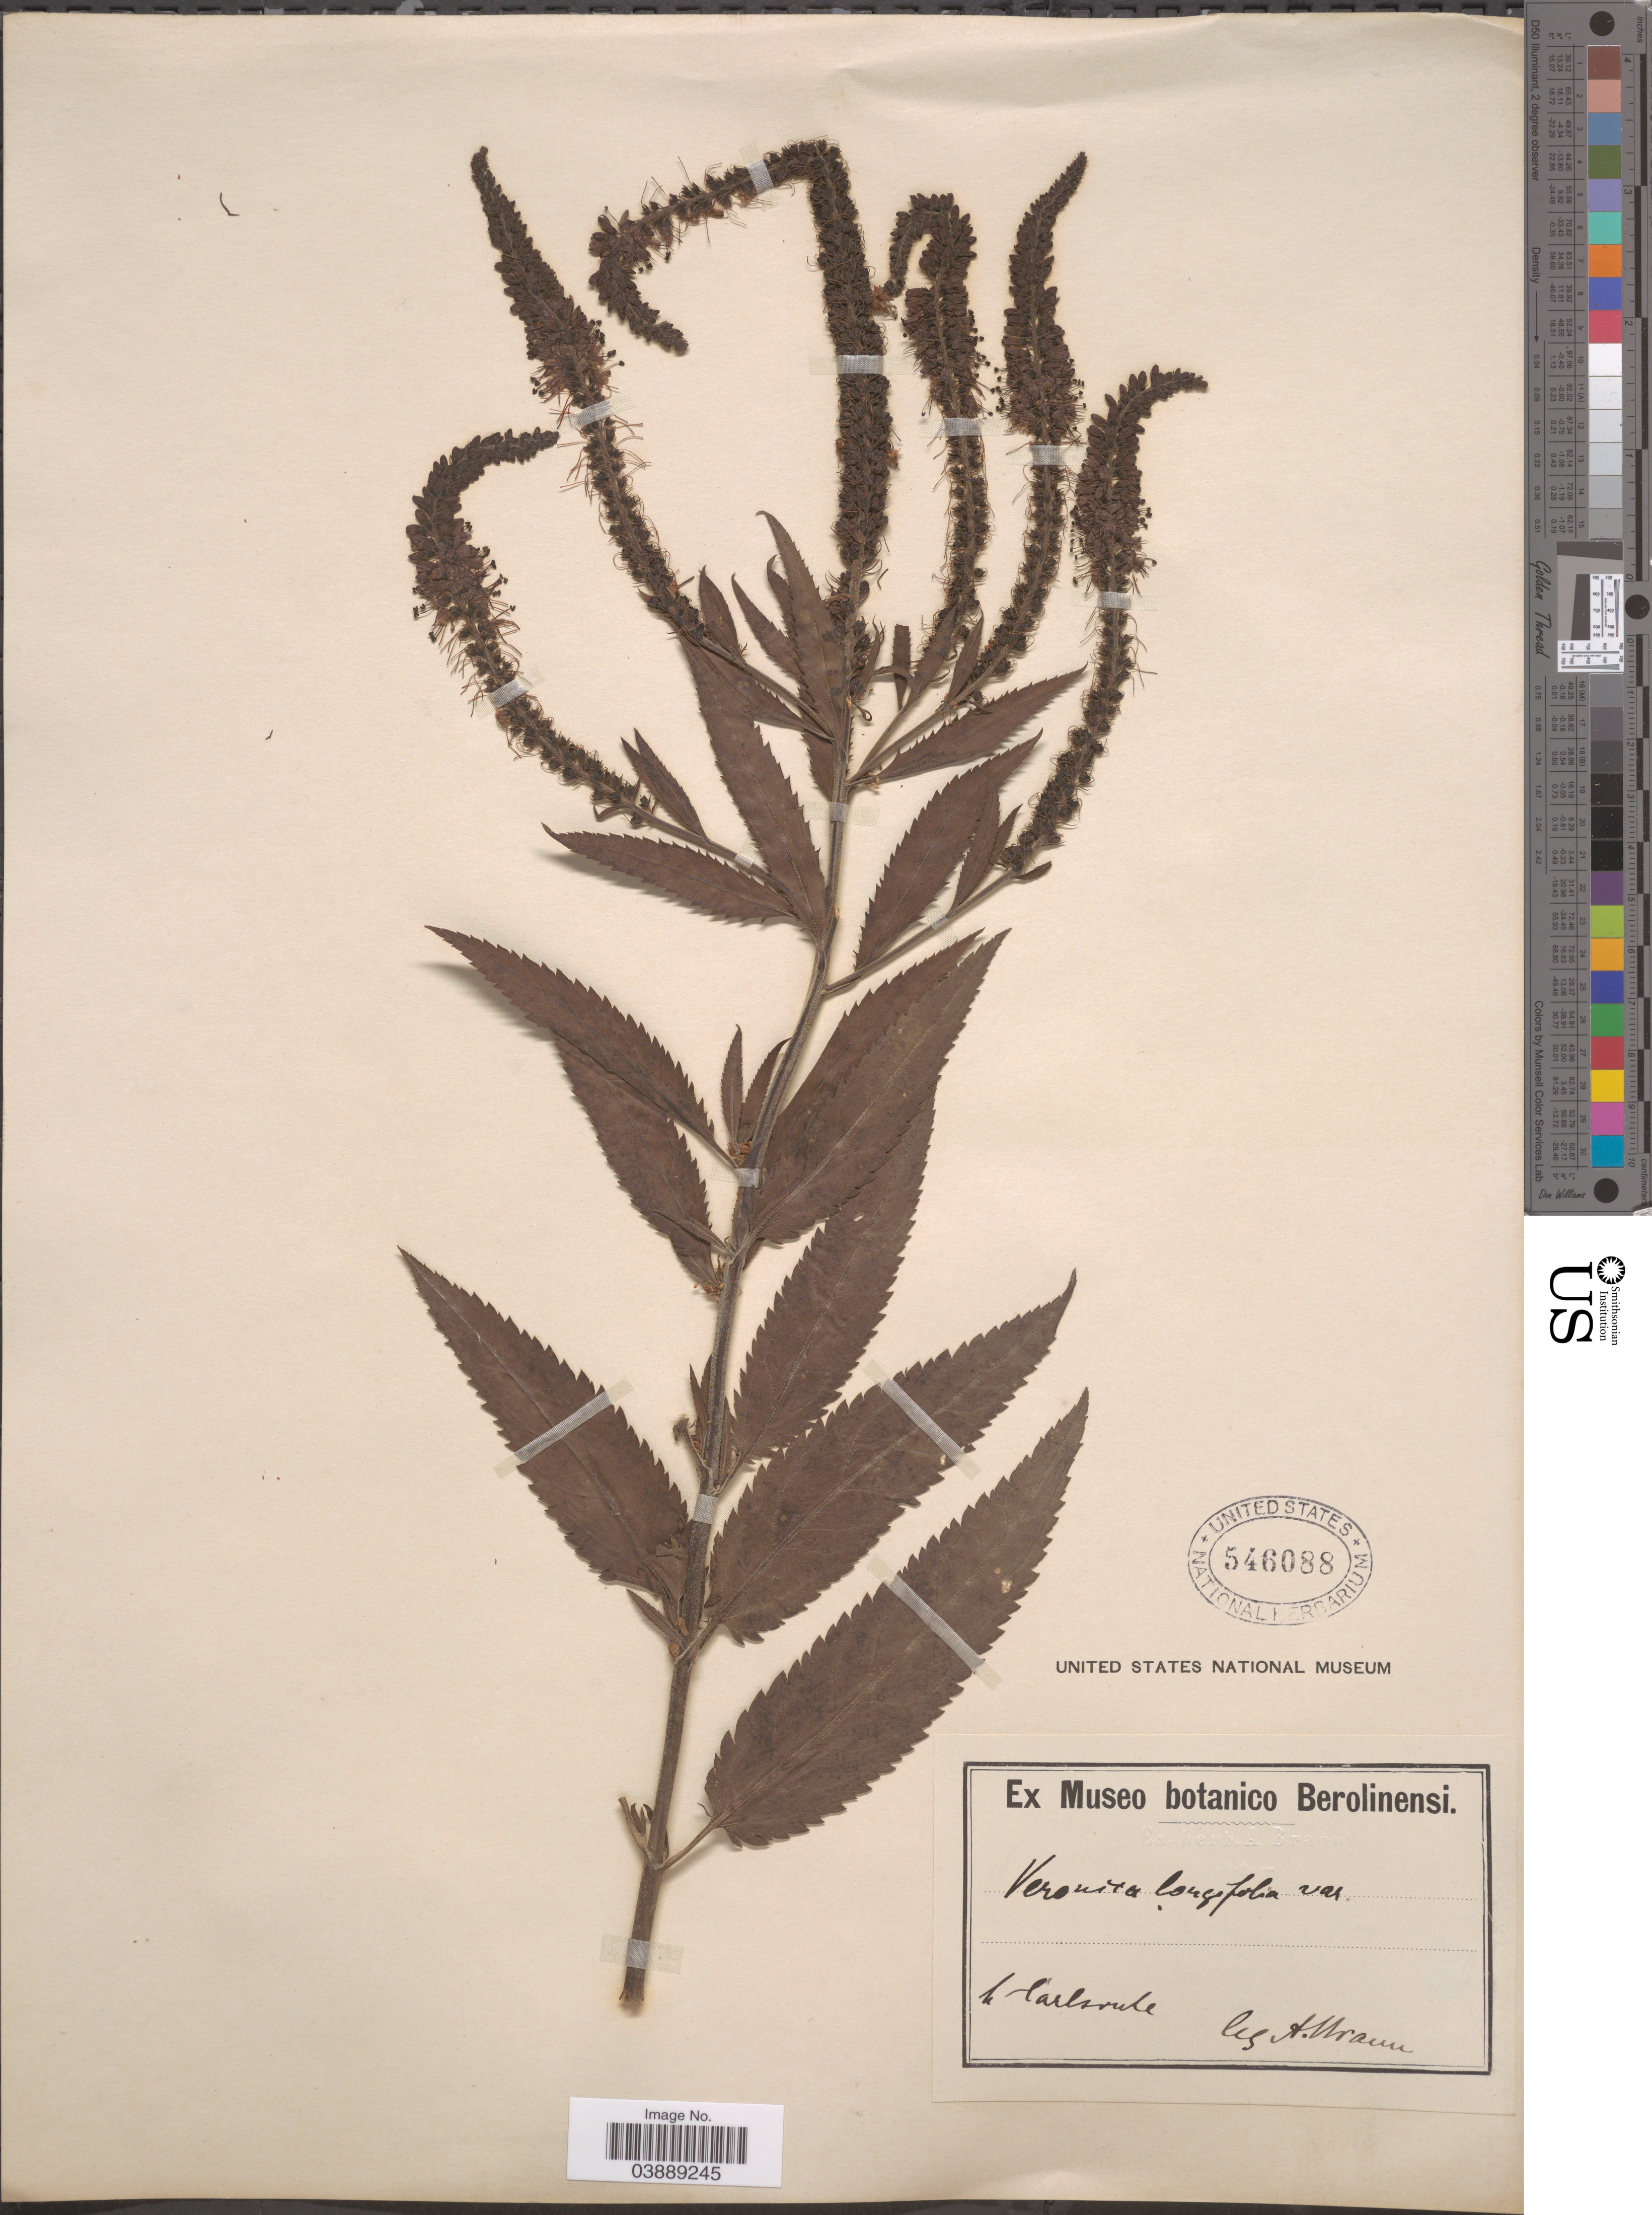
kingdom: Plantae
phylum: Tracheophyta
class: Magnoliopsida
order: Lamiales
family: Plantaginaceae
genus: Veronica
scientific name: Veronica longifolia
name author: L.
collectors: A. Mraun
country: Germany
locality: Carlsruhe.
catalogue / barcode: US 546088